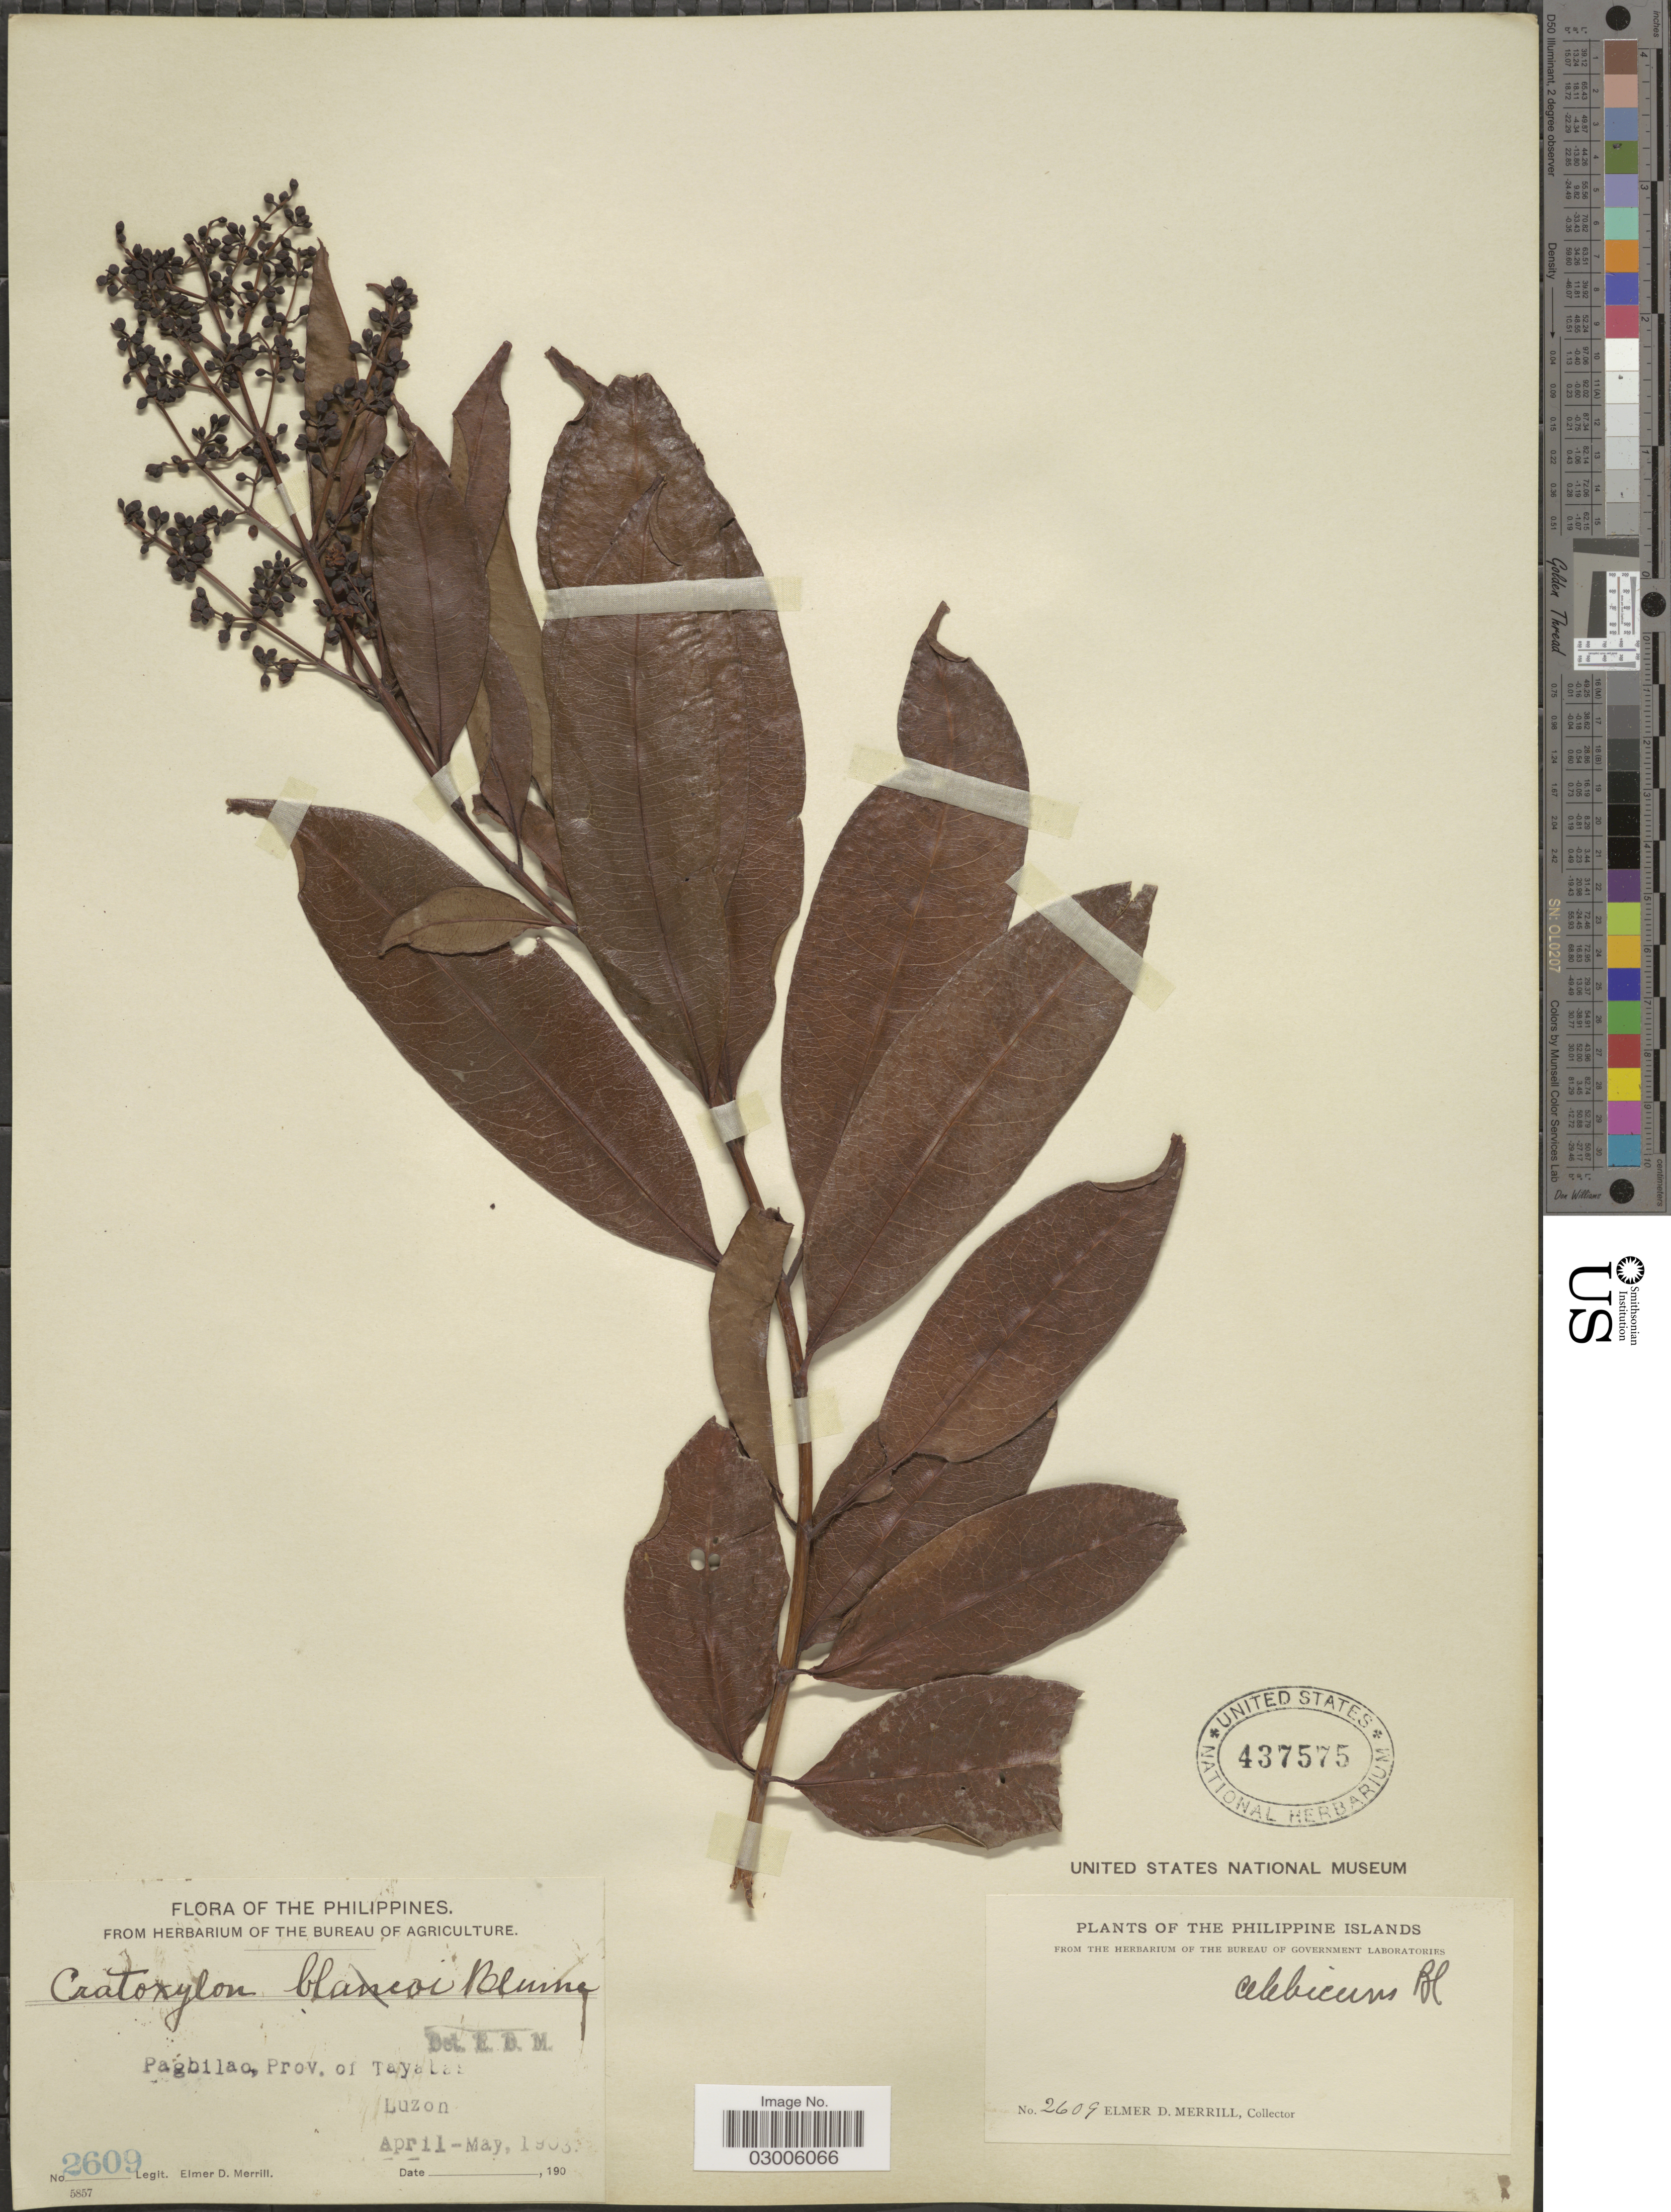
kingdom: Plantae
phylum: Tracheophyta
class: Magnoliopsida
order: Malpighiales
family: Hypericaceae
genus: Cratoxylum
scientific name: Cratoxylum celebicum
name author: Blume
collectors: E. D. Merrill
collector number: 2609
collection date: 1903-04/1903-05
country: Philippines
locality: Pagbilao, Prov. of Tayabas. Luzon.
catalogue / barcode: US 437575